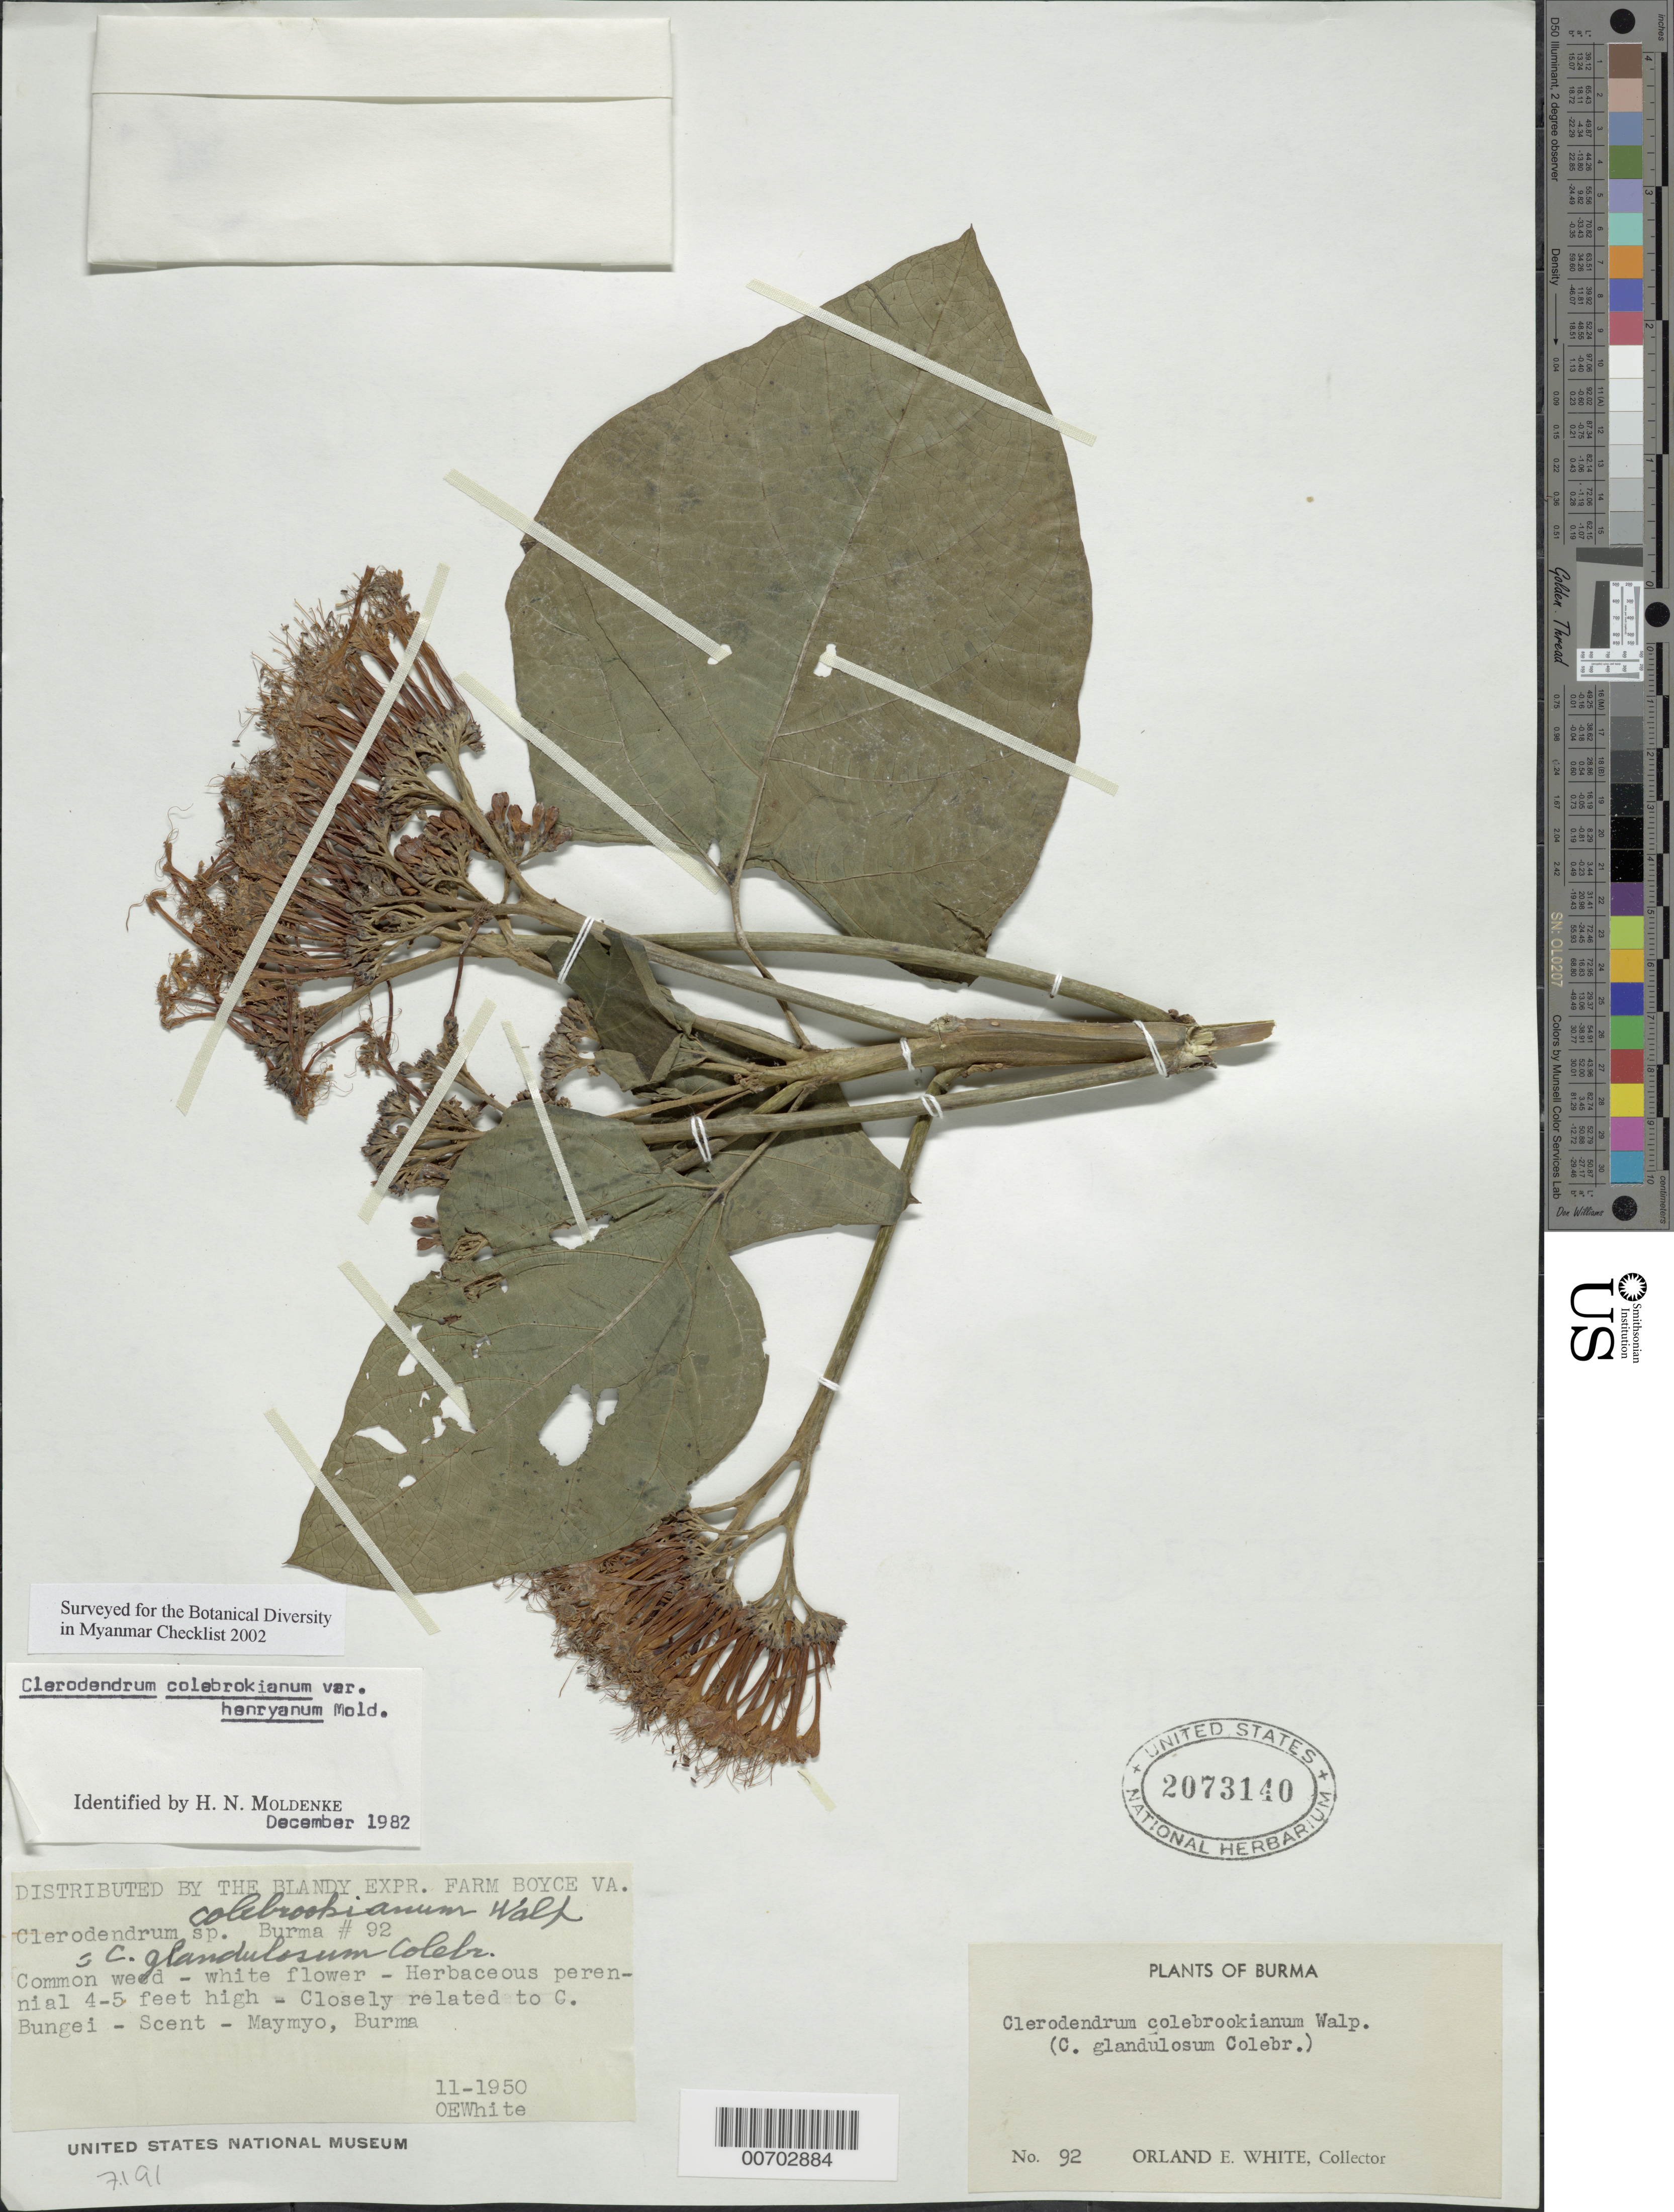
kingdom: Plantae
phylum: Tracheophyta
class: Magnoliopsida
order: Lamiales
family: Lamiaceae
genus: Clerodendrum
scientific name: Clerodendrum colebrookianum var. henryanum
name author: Moldenke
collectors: O. E. White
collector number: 92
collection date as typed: Nov 1950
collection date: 1950-11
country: Myanmar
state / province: Mandalay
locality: Maymyo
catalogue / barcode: US 2073140